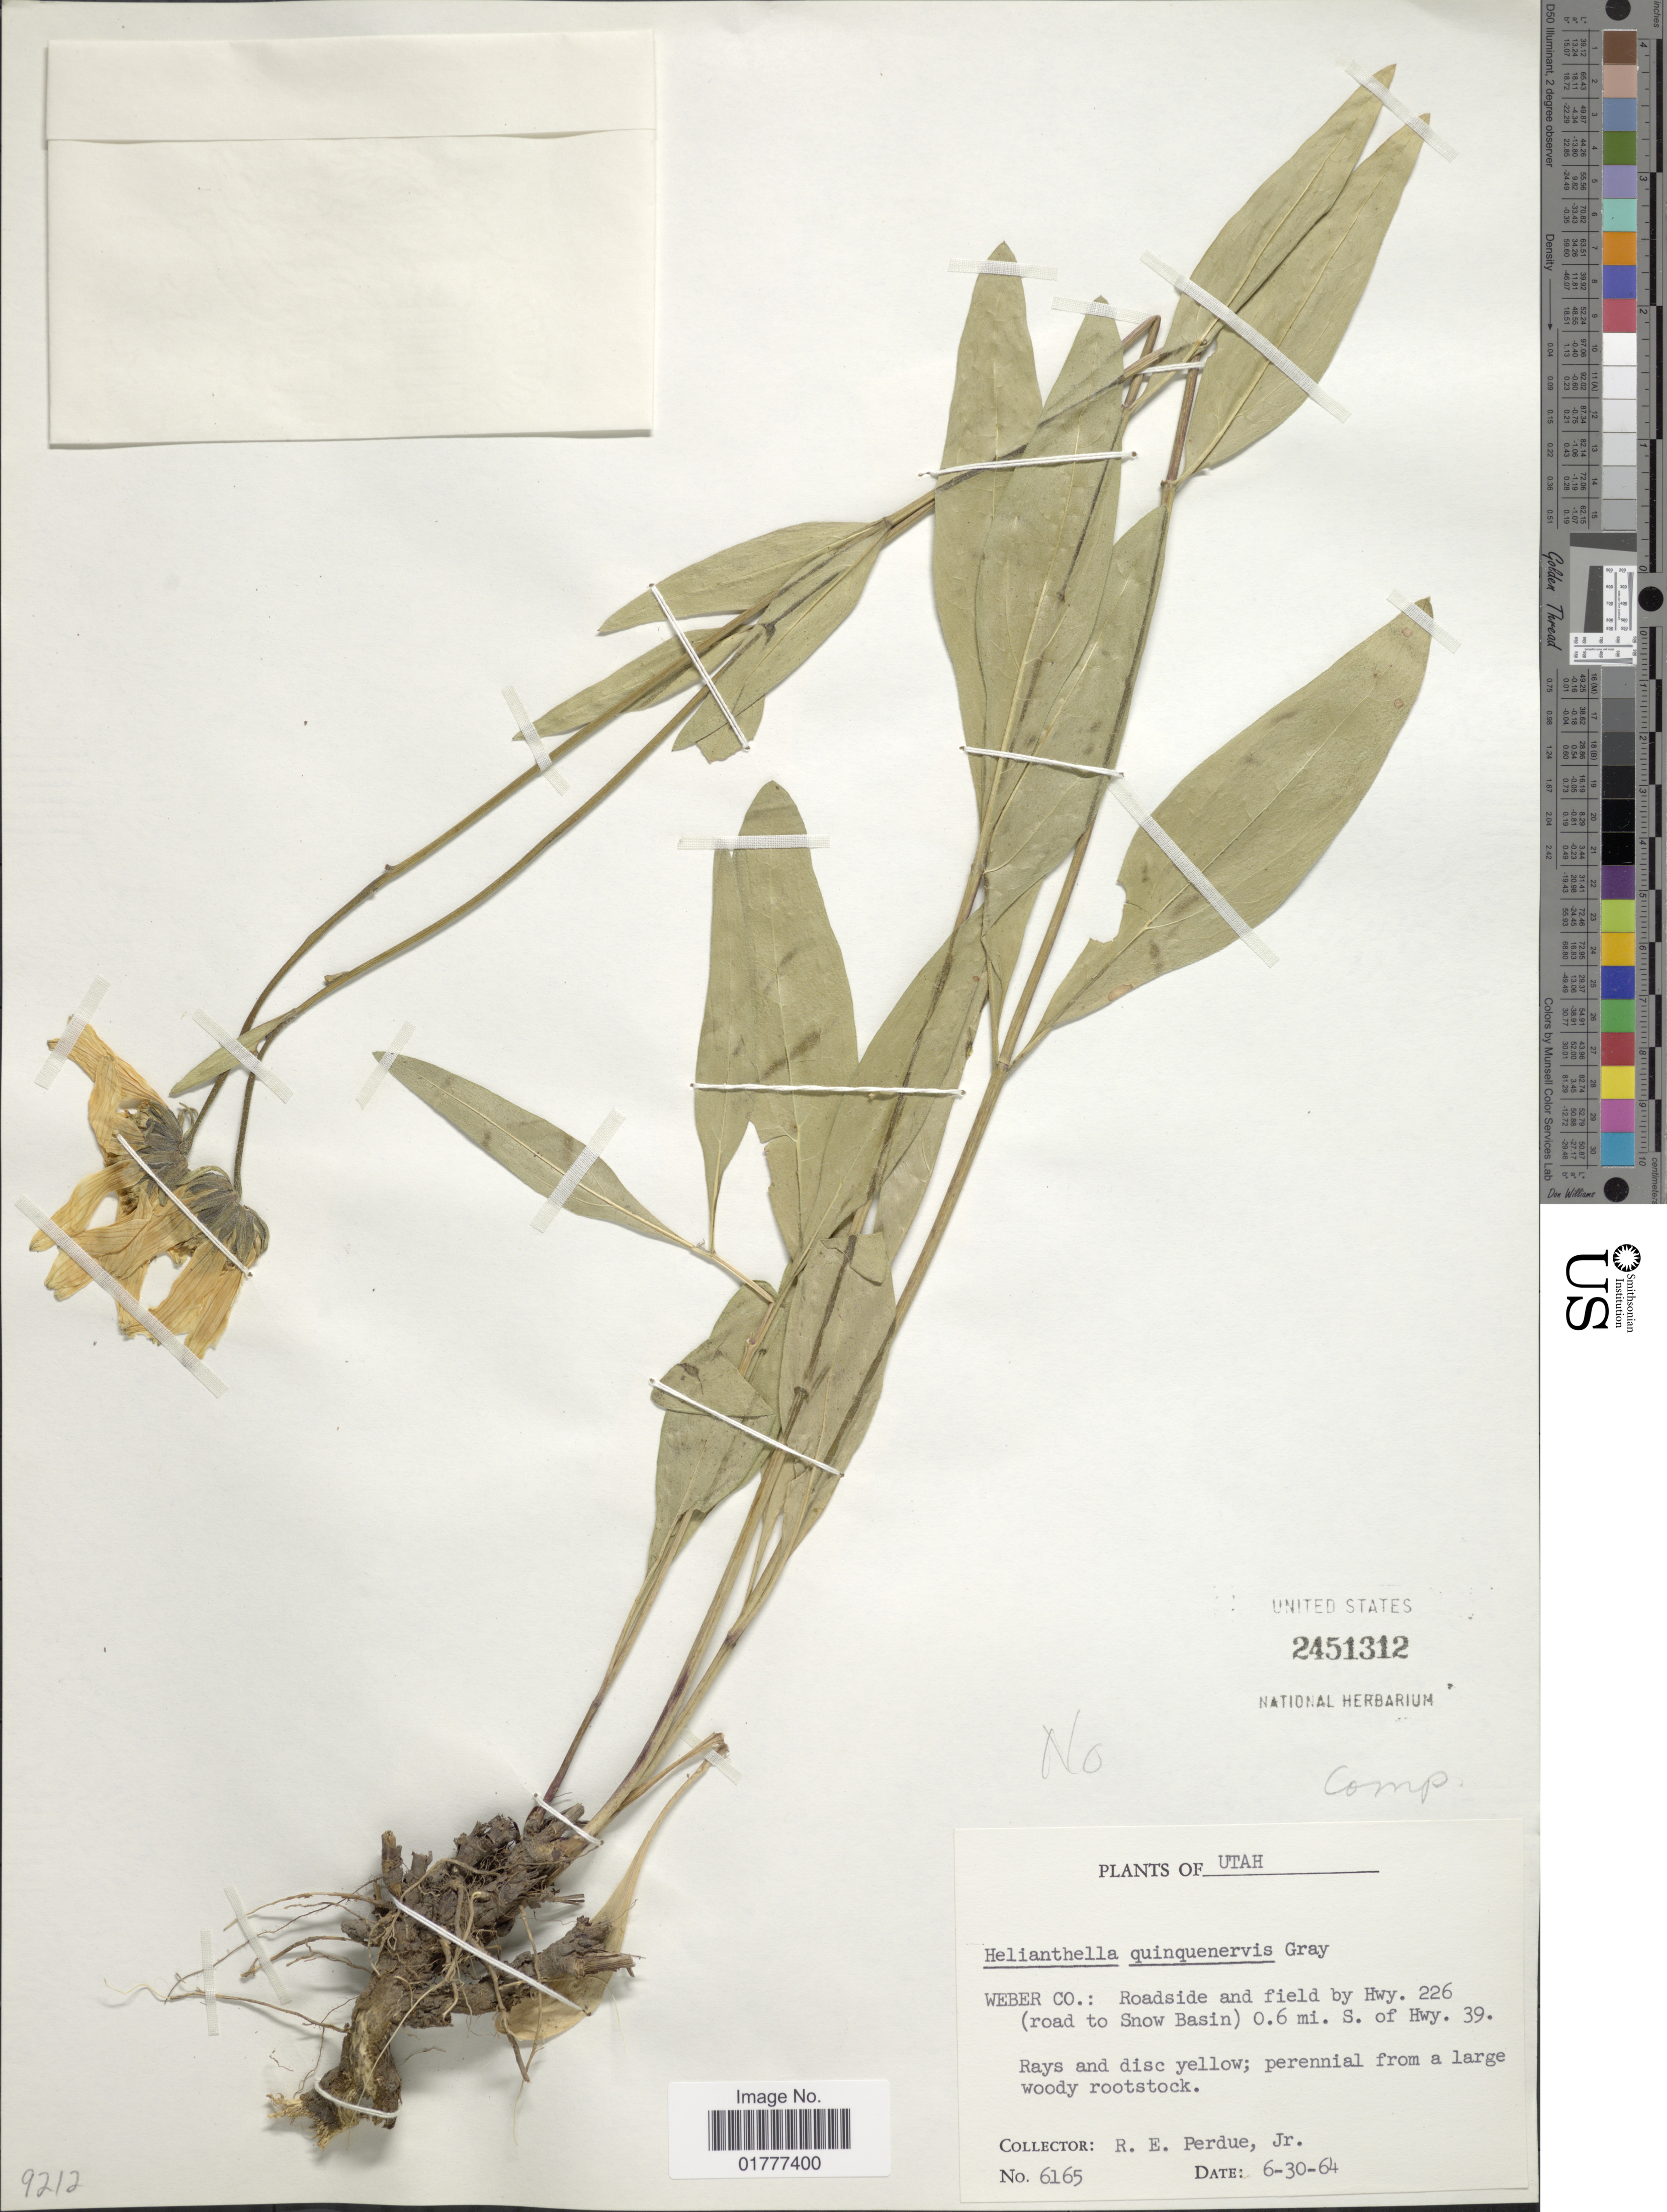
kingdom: Plantae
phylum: Tracheophyta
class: Magnoliopsida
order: Asterales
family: Asteraceae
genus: Helianthella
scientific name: Helianthella sp.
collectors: R. E. Perdue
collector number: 6165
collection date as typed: Transcribed d/m/y: 30/6/64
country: United States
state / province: Utah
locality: Wber Co.: Roadside and field by Hwy. 226 (road to Snow Basin) 0.6 mi. S. of Hwy. 39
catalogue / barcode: US 2451312